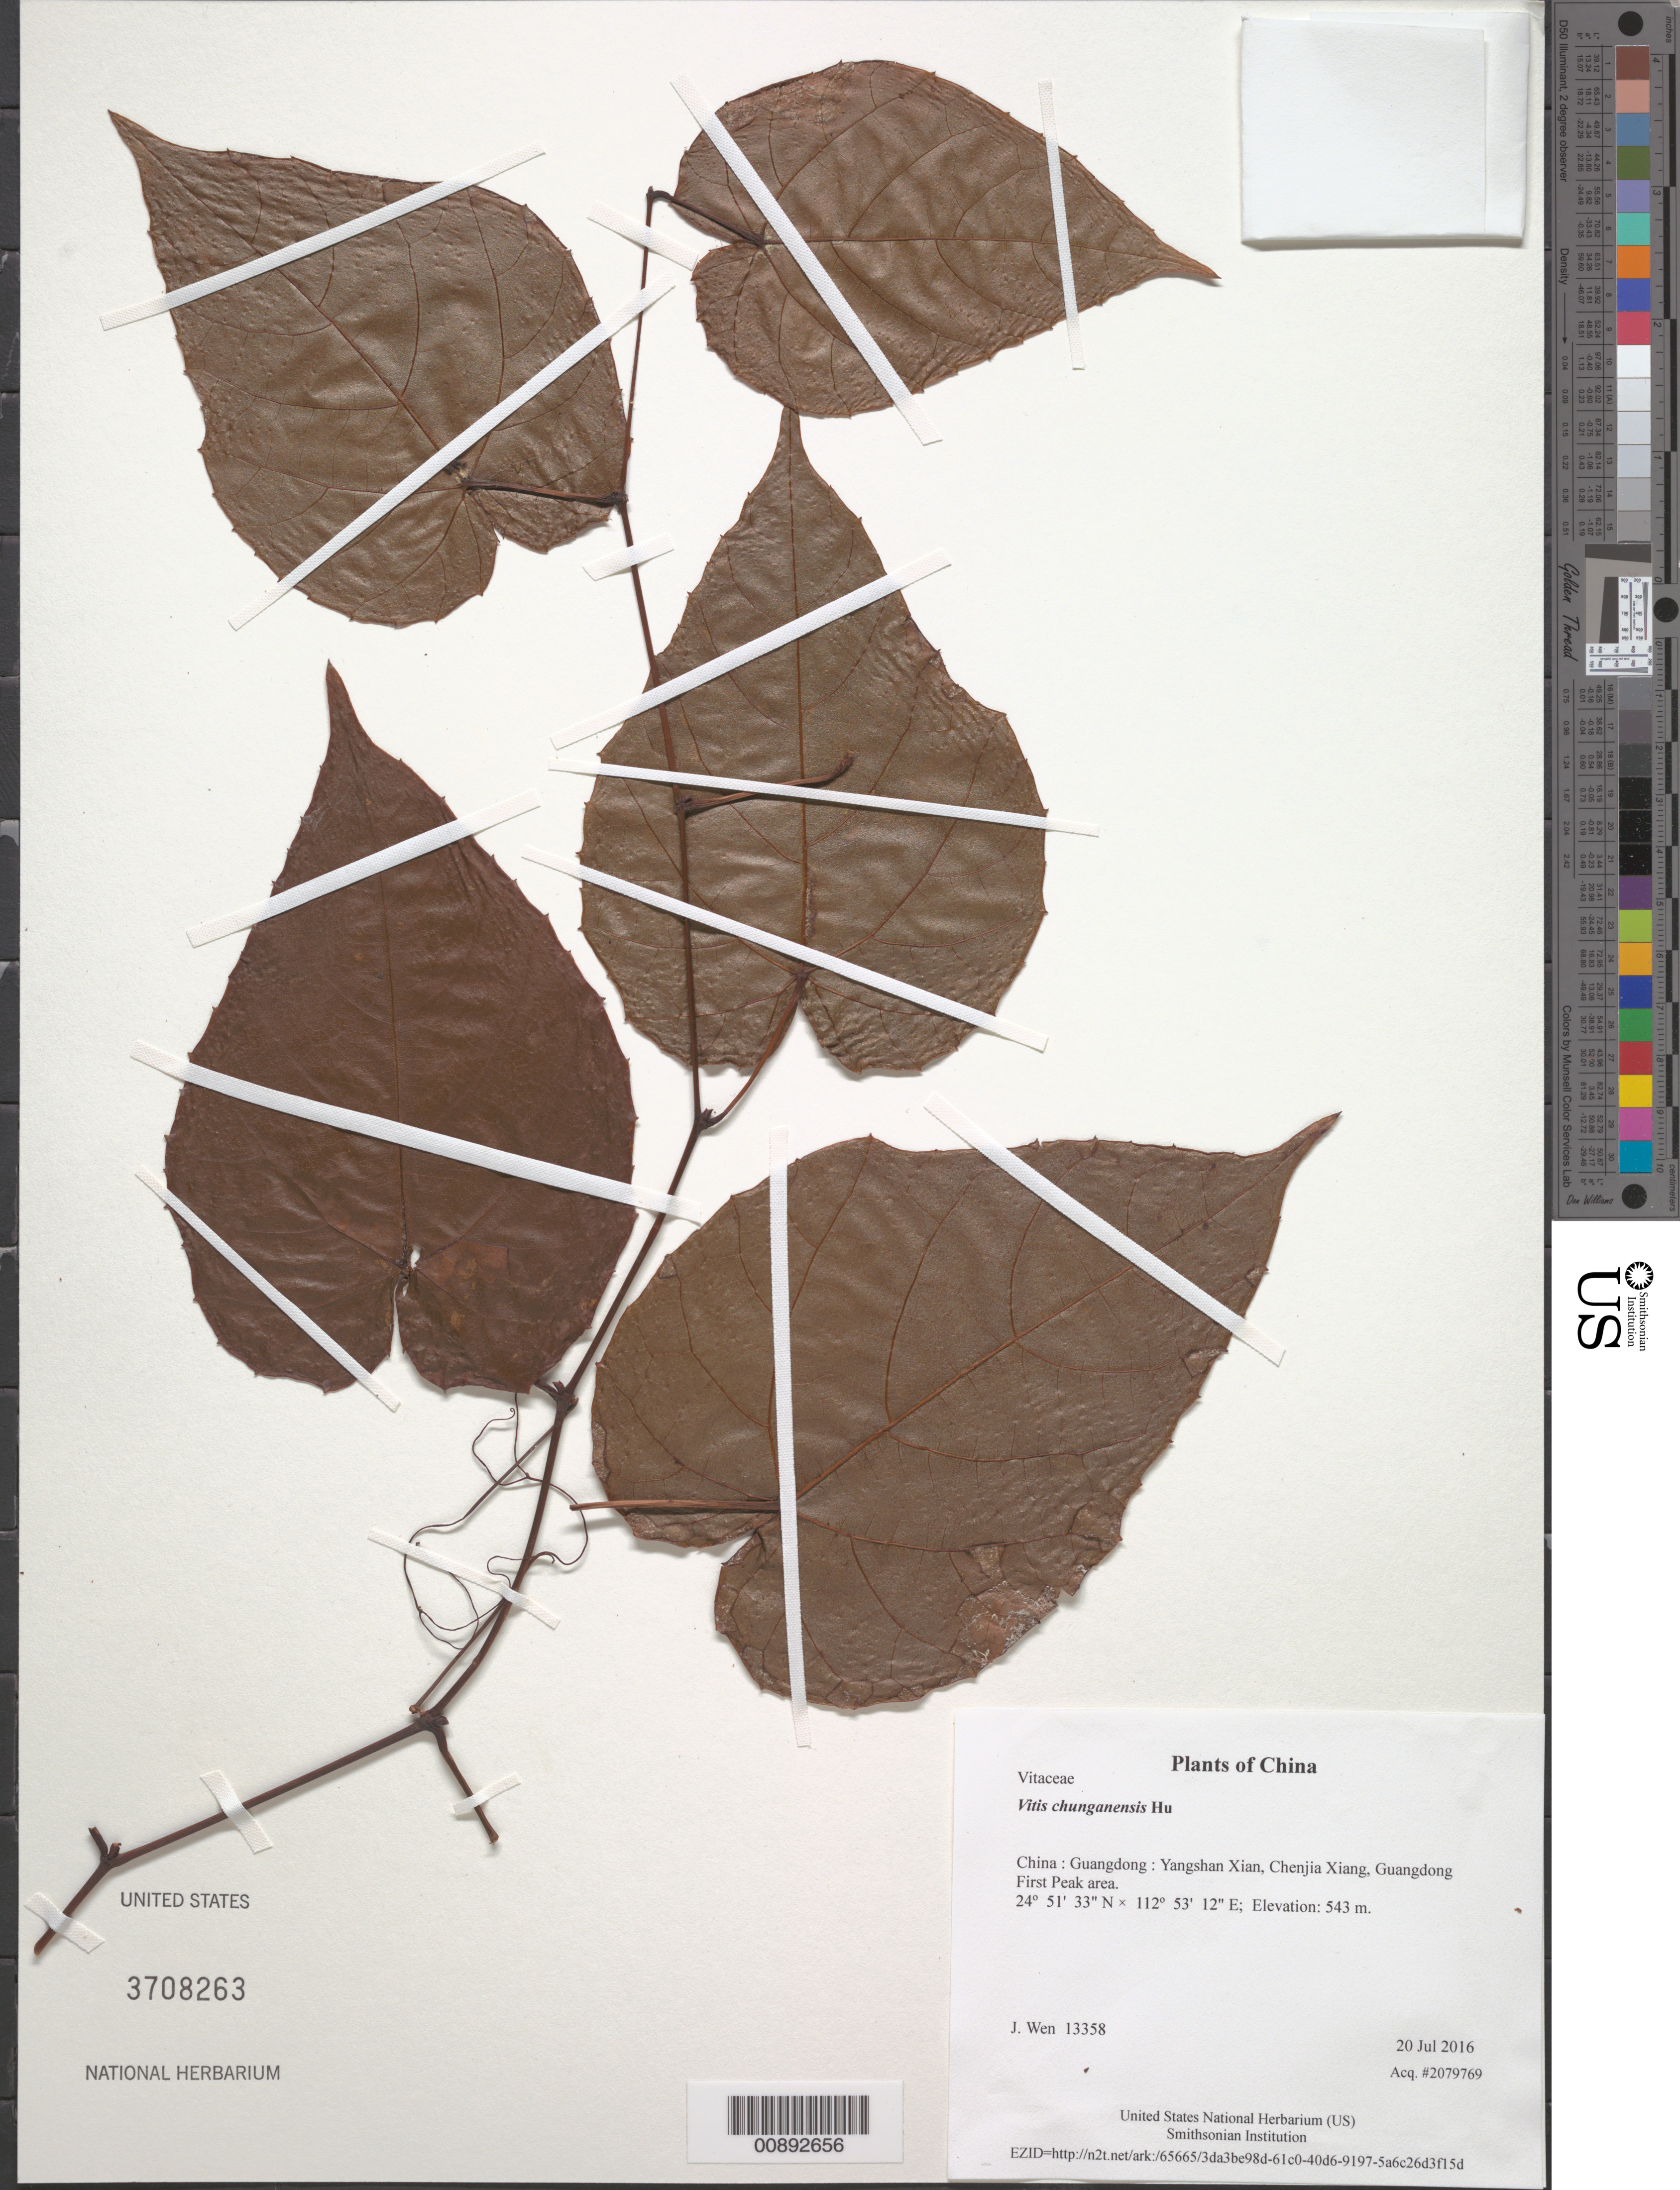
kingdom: Plantae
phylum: Tracheophyta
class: Magnoliopsida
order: Vitales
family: Vitaceae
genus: Vitis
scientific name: Vitis chunganensis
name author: Hu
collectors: J. Wen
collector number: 13358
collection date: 2016-07-20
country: China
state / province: Guangdong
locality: Yangshan Xian, Chenjia Xiang, Guangdong First Peak area.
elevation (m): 543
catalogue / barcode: US 3708263